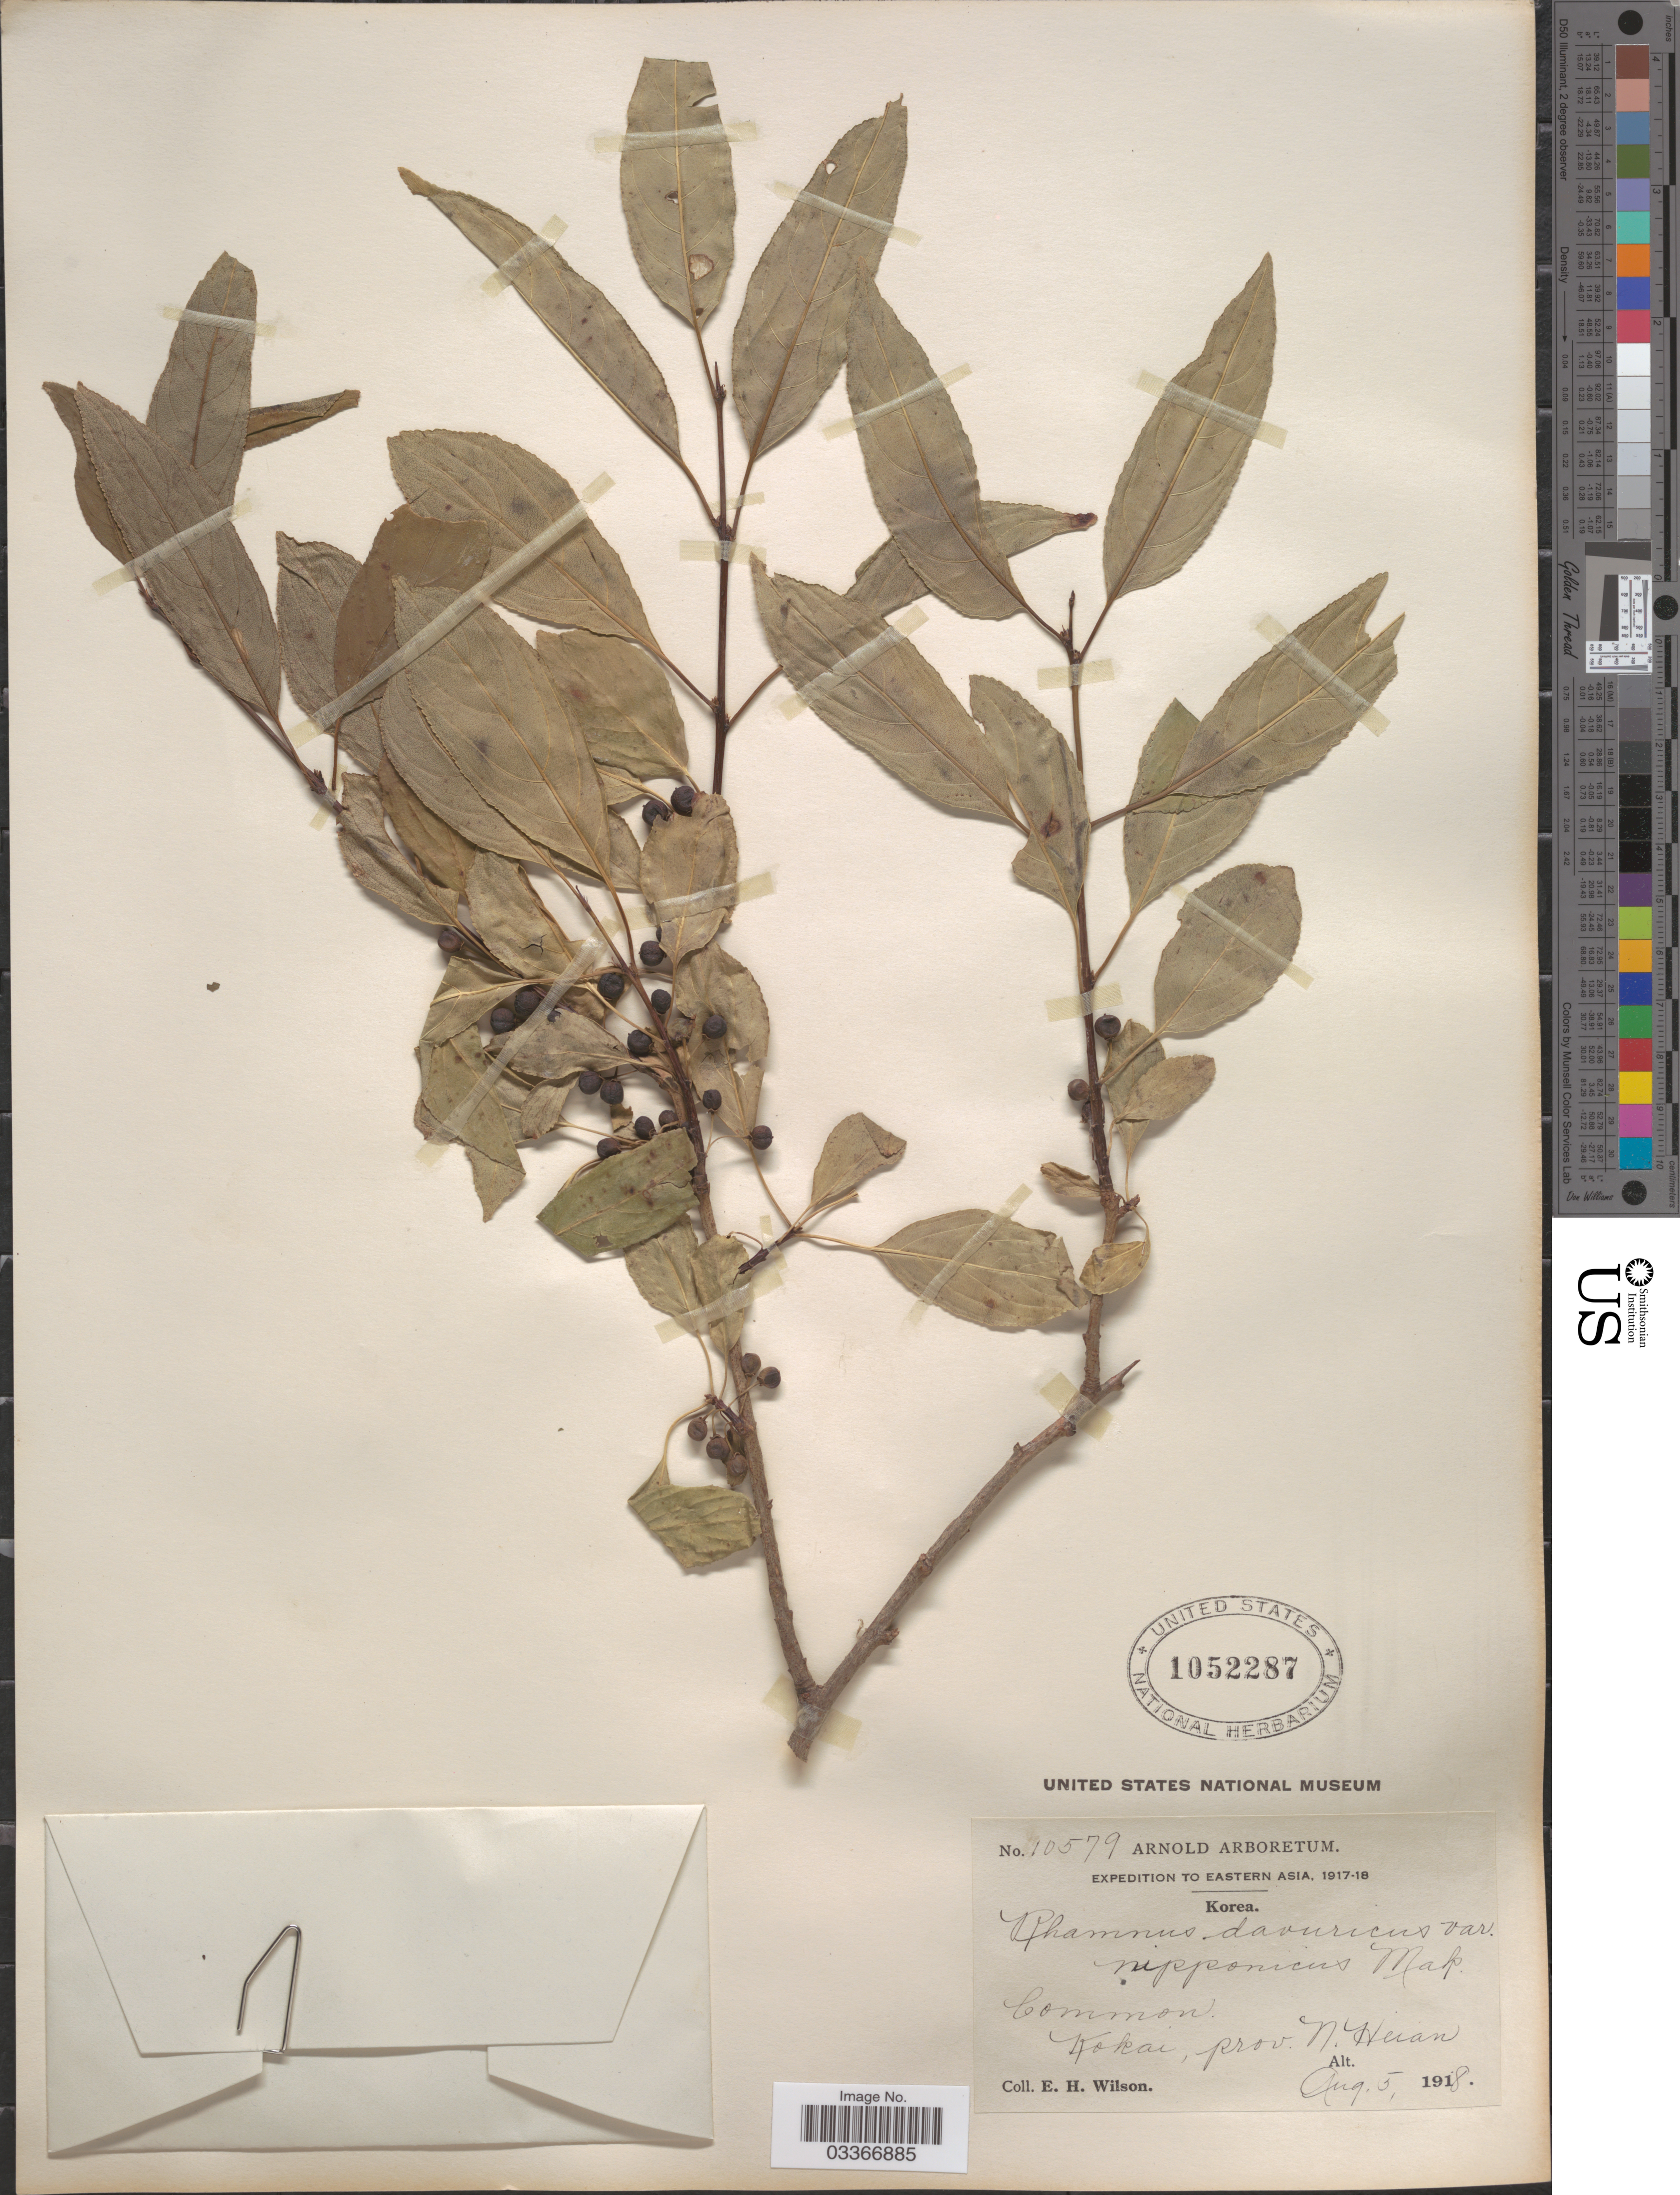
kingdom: Plantae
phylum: Tracheophyta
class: Magnoliopsida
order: Rosales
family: Rhamnaceae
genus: Rhamnus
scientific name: Rhamnus davurica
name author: Pall.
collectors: E. Wilson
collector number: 10579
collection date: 1918-08-05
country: North Korea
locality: Kokai, prov. N. Heian.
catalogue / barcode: US 1052287